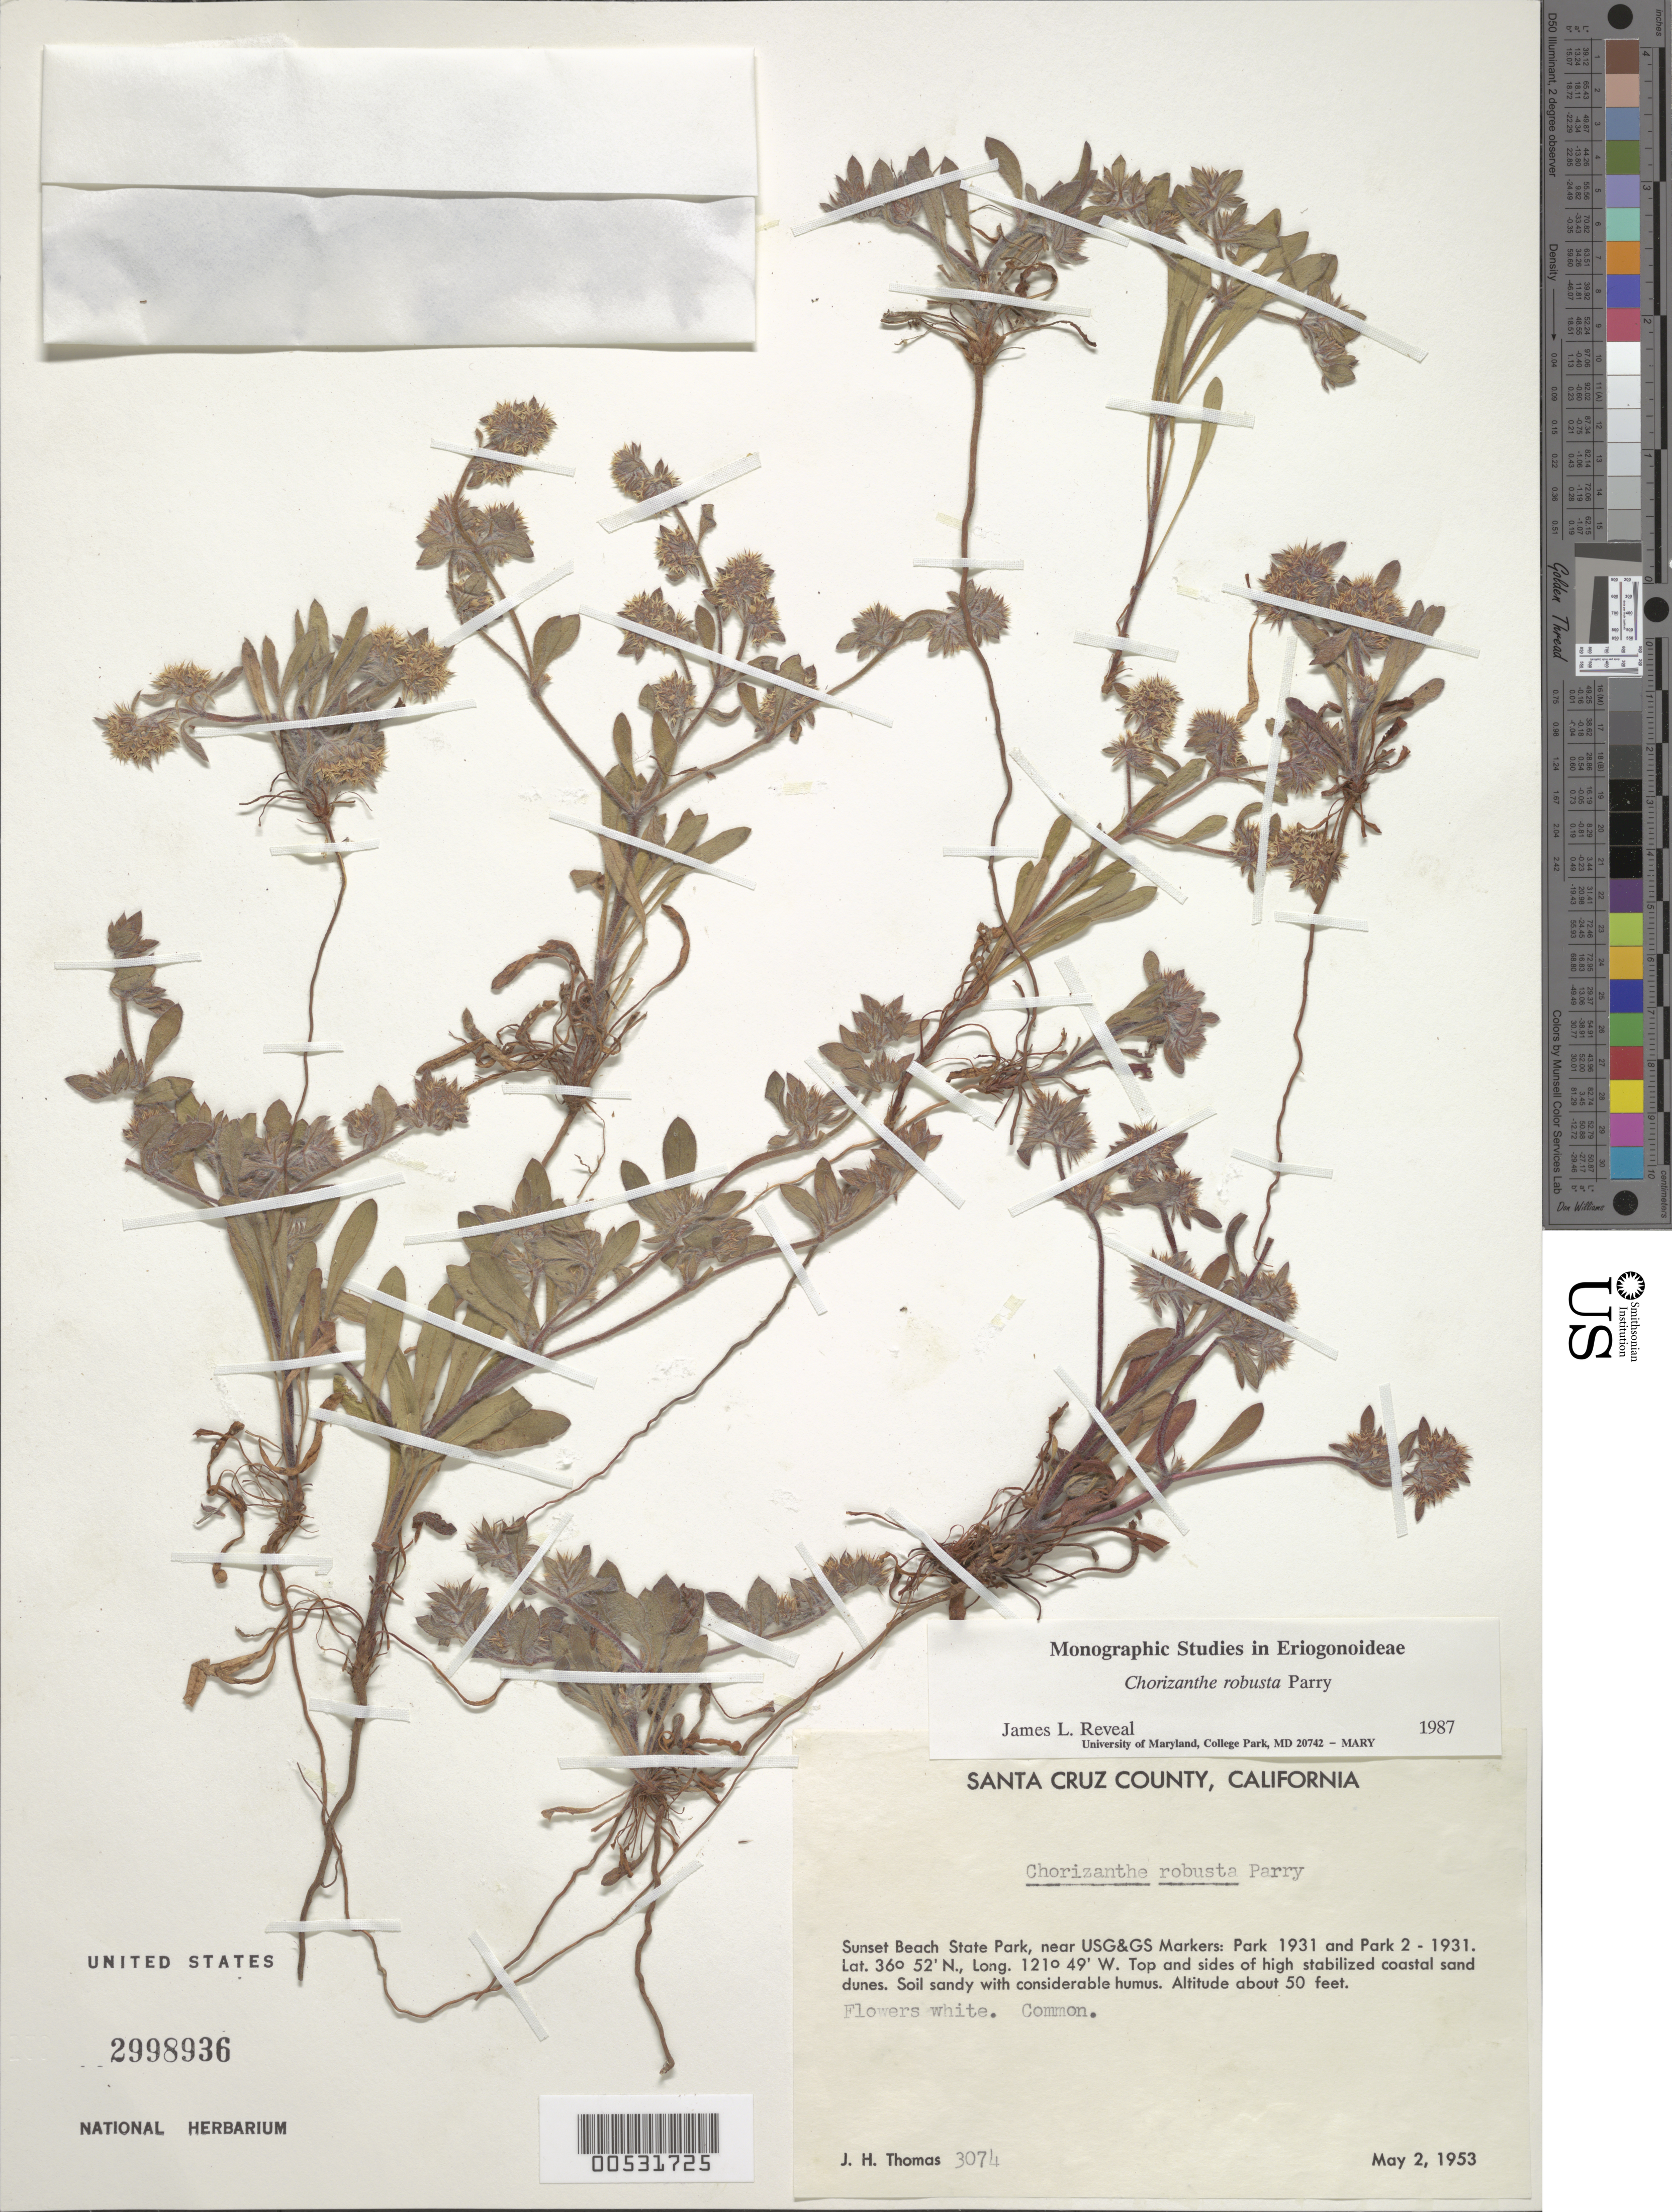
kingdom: Plantae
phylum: Tracheophyta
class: Magnoliopsida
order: Caryophyllales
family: Polygonaceae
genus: Chorizanthe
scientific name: Chorizanthe robusta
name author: Parry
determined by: Reveal, J. L.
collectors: J. H. Thomas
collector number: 3074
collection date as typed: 02 May 1953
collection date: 1953-05-02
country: United States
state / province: California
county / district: Santa Cruz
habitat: Top and sides of high stabilized coastal sand dunes. Soil sandy with considerable humus.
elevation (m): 15.24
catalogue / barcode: US 2998936